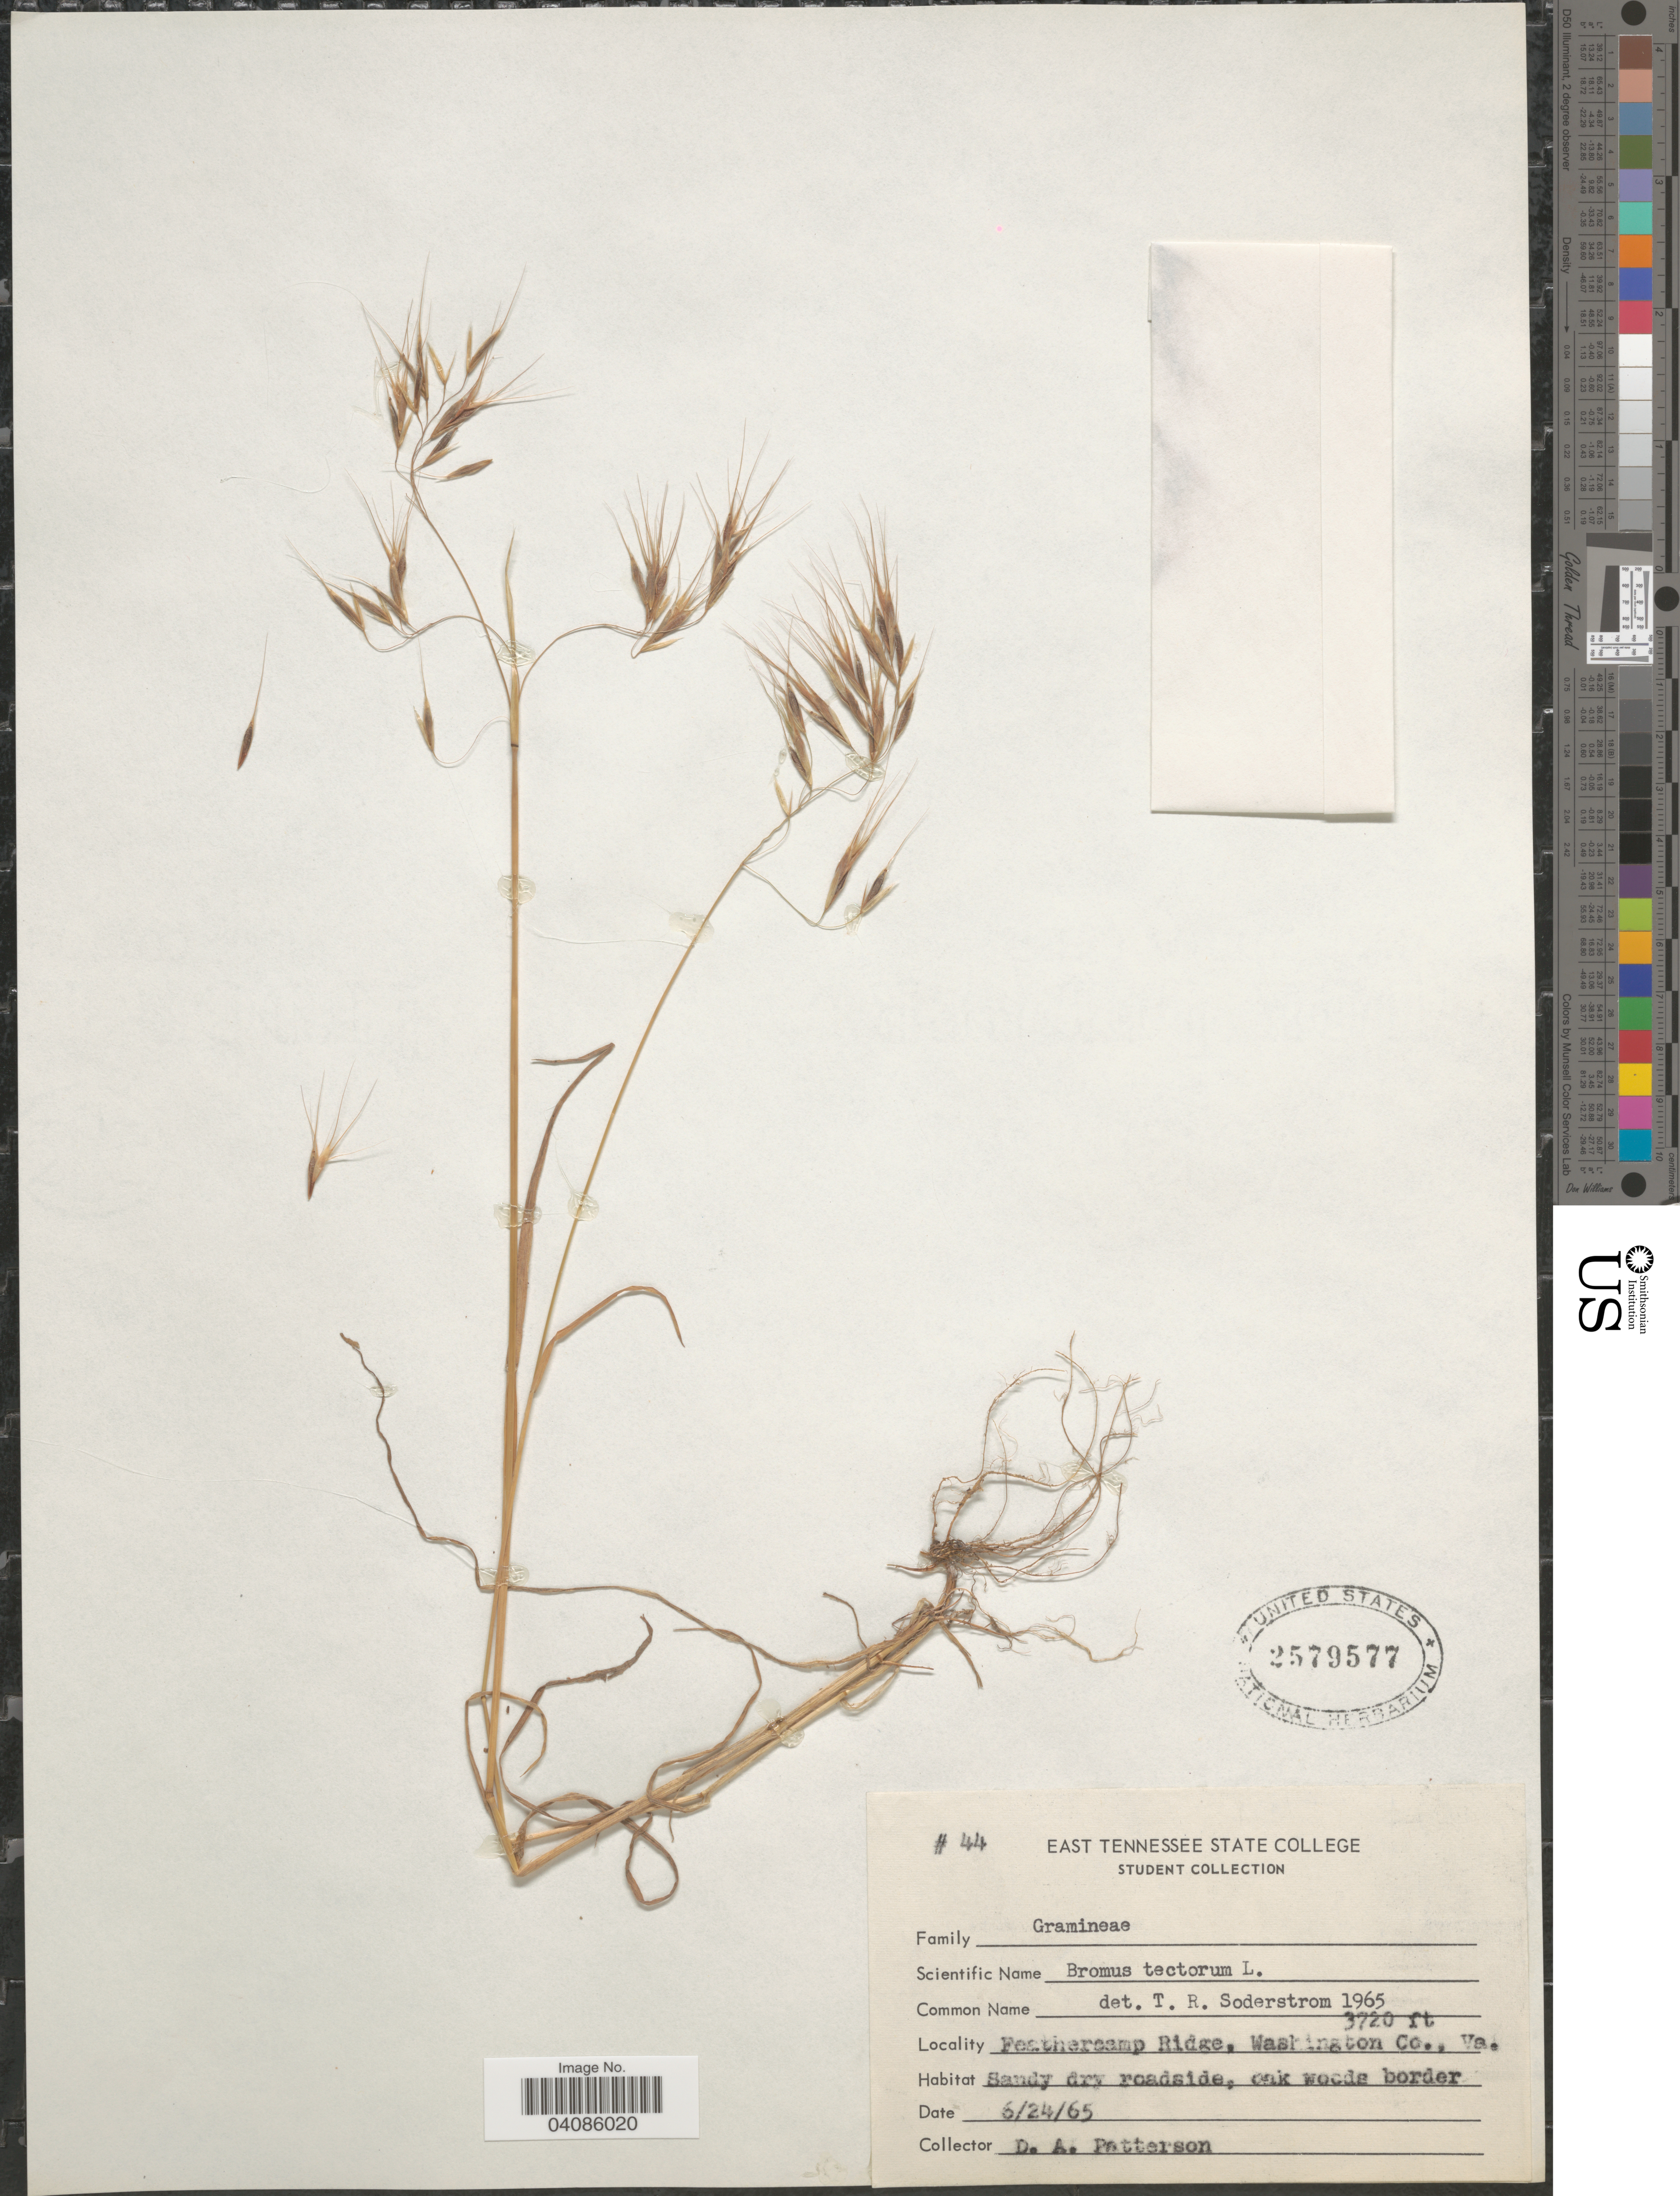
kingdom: Plantae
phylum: Tracheophyta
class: Liliopsida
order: Poales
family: Poaceae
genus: Bromus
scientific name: Bromus tectorum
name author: L.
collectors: D. Patterson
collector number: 44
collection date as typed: Transcribed d/m/y: 24/6/65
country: United States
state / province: Virginia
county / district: Washington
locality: Feathercamp Ridge, Washington Co.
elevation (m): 1134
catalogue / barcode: US 2579577